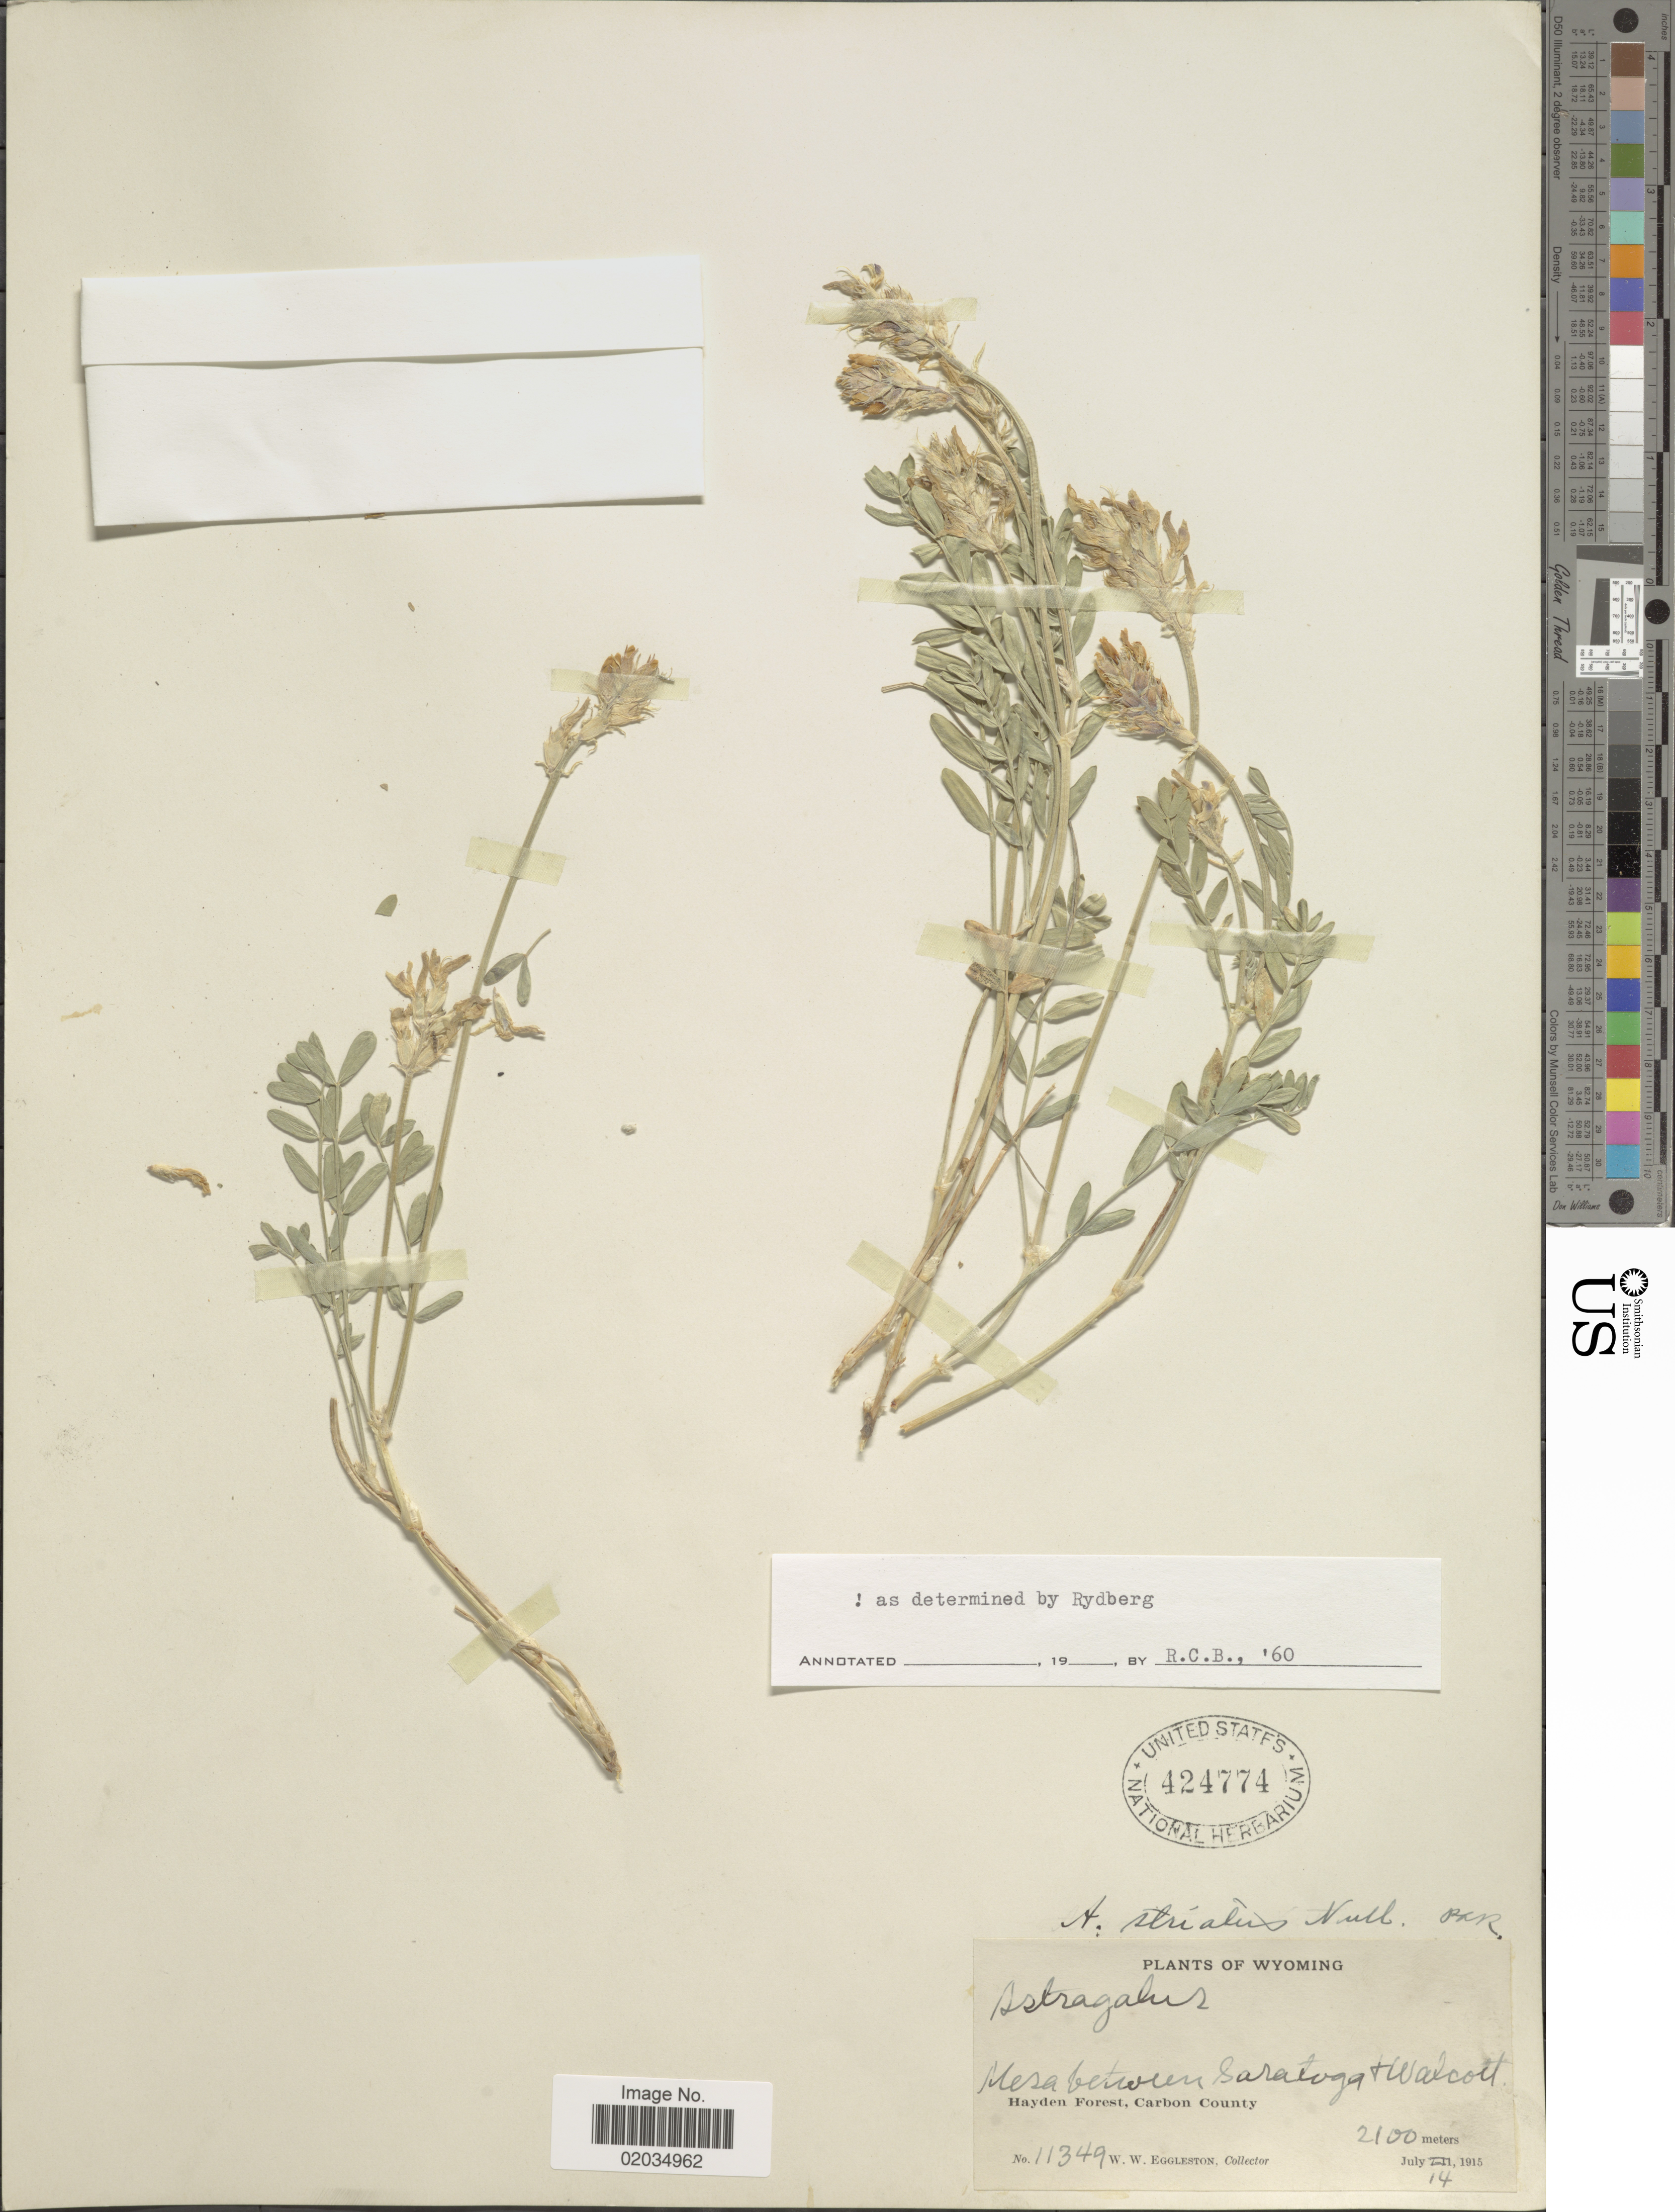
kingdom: Plantae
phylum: Tracheophyta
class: Magnoliopsida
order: Fabales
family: Fabaceae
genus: Astragalus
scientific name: Astragalus striatus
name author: Nutt.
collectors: W. W. Eggleston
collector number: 11349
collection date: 1915-07-14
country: United States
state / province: Wyoming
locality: Mesa between Saratoga & Walcott, Hayden Forest, Carbon County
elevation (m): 2100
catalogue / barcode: US 424774